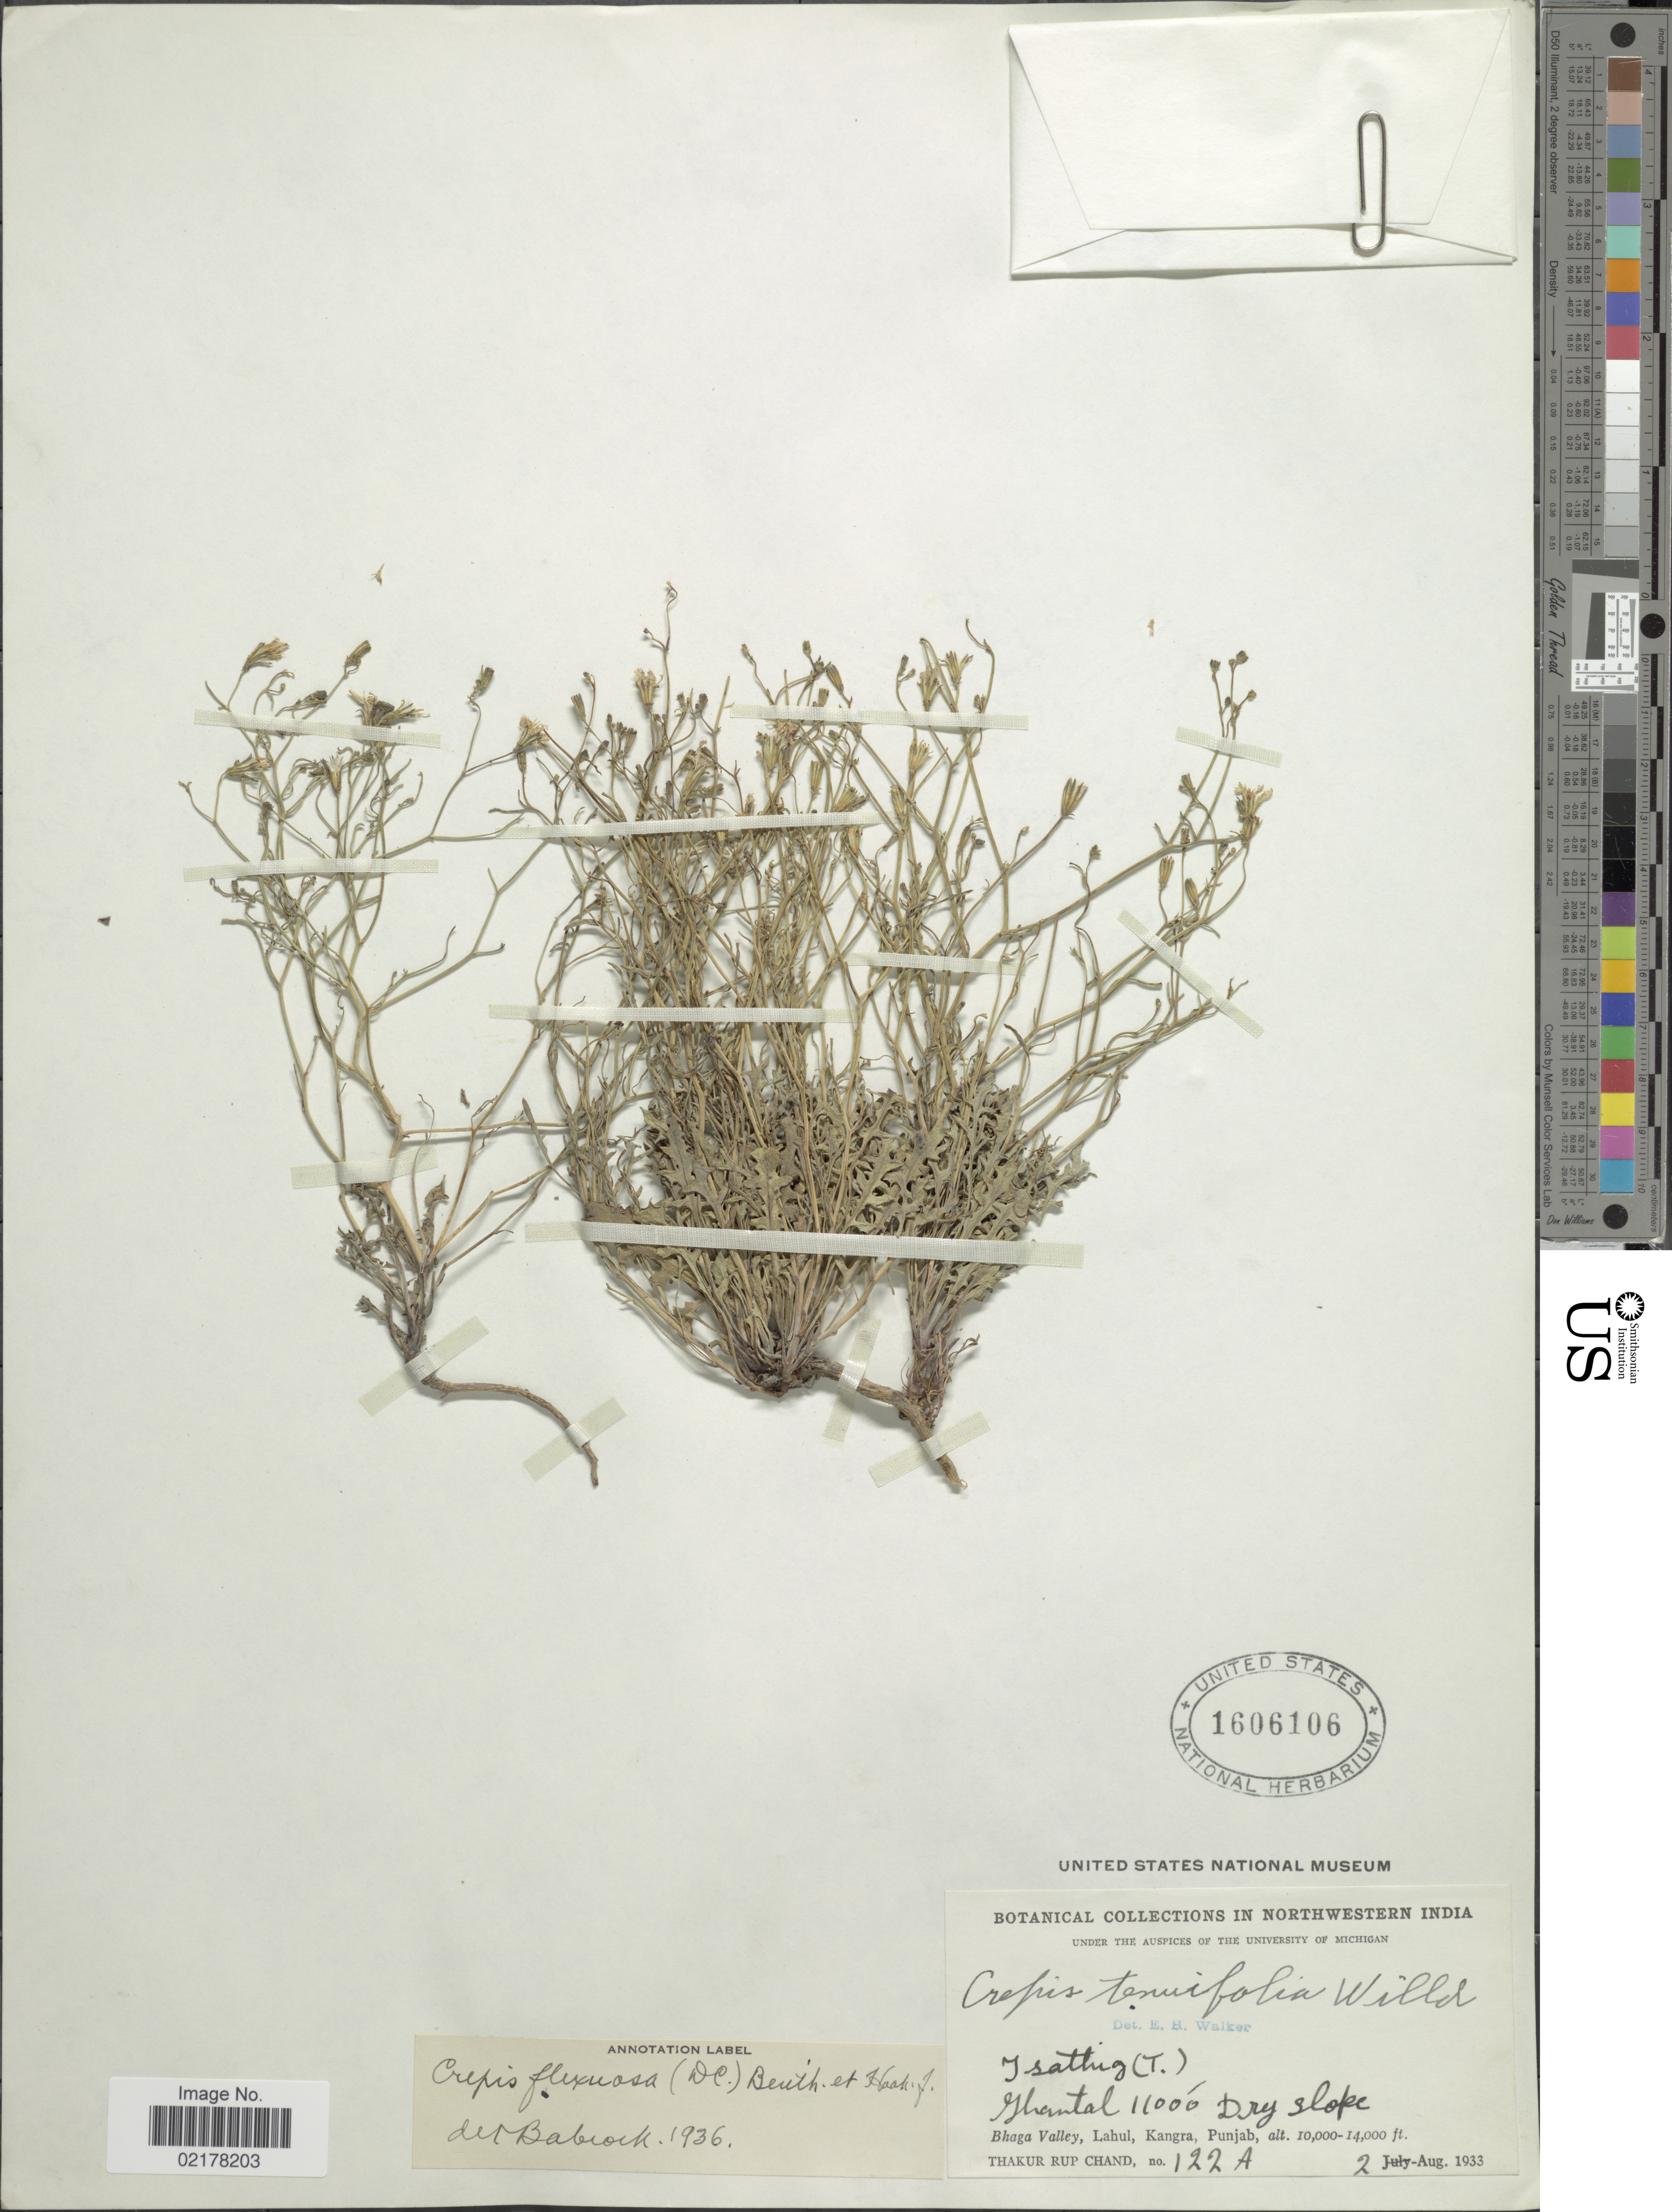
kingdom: Plantae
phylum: Tracheophyta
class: Magnoliopsida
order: Asterales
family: Asteraceae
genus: Askellia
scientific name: Askellia flexuosa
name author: (Ledeb.) W.A. Weber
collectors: T. R. Chand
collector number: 122A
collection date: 1933-08-02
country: India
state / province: Himachal Pradesh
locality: Northwestern India. Ghantal, Bhaga Valley, Lahul, Kangra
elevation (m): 3353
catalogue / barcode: US 1606106